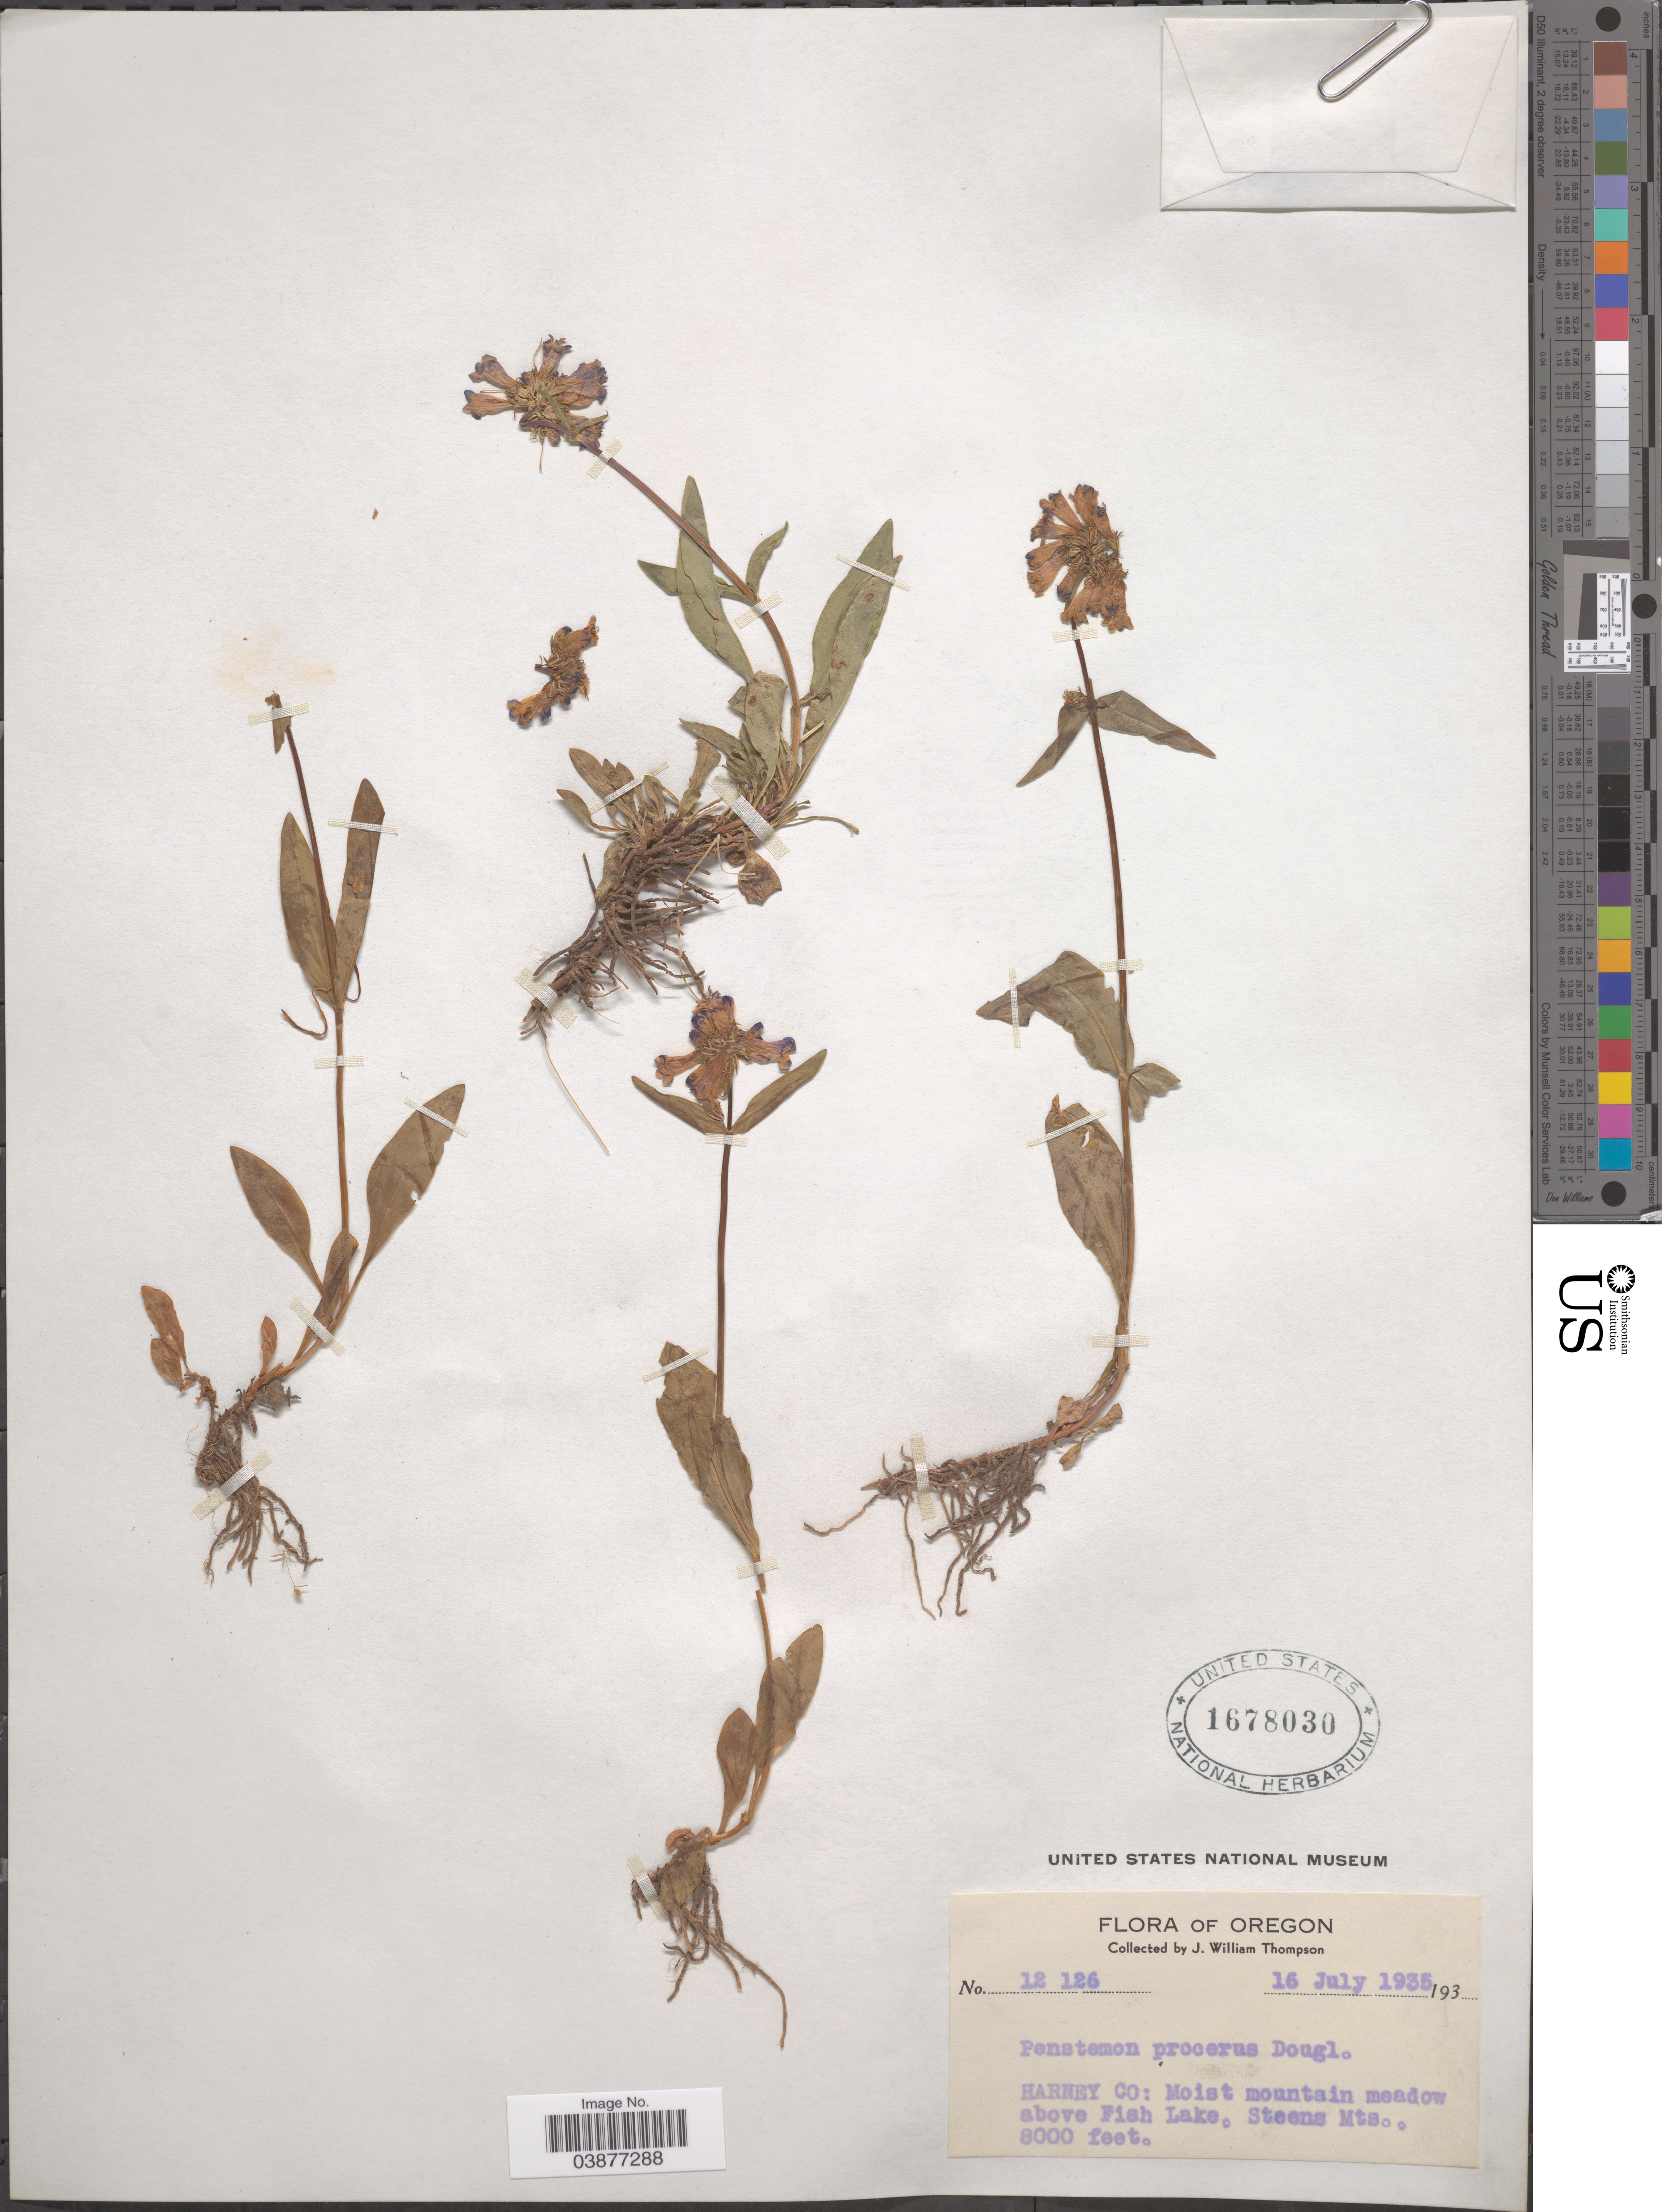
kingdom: Plantae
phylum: Tracheophyta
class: Magnoliopsida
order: Lamiales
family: Plantaginaceae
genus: Penstemon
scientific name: Penstemon procerus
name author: Douglas ex Graham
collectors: J. W. Thompson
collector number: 12126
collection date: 1935-07-16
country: United States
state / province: Oregon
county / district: Harney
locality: Harney Co: Moist mountain meadow above Fish Lake. Steens Mts.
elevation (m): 2438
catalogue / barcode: US 1678030